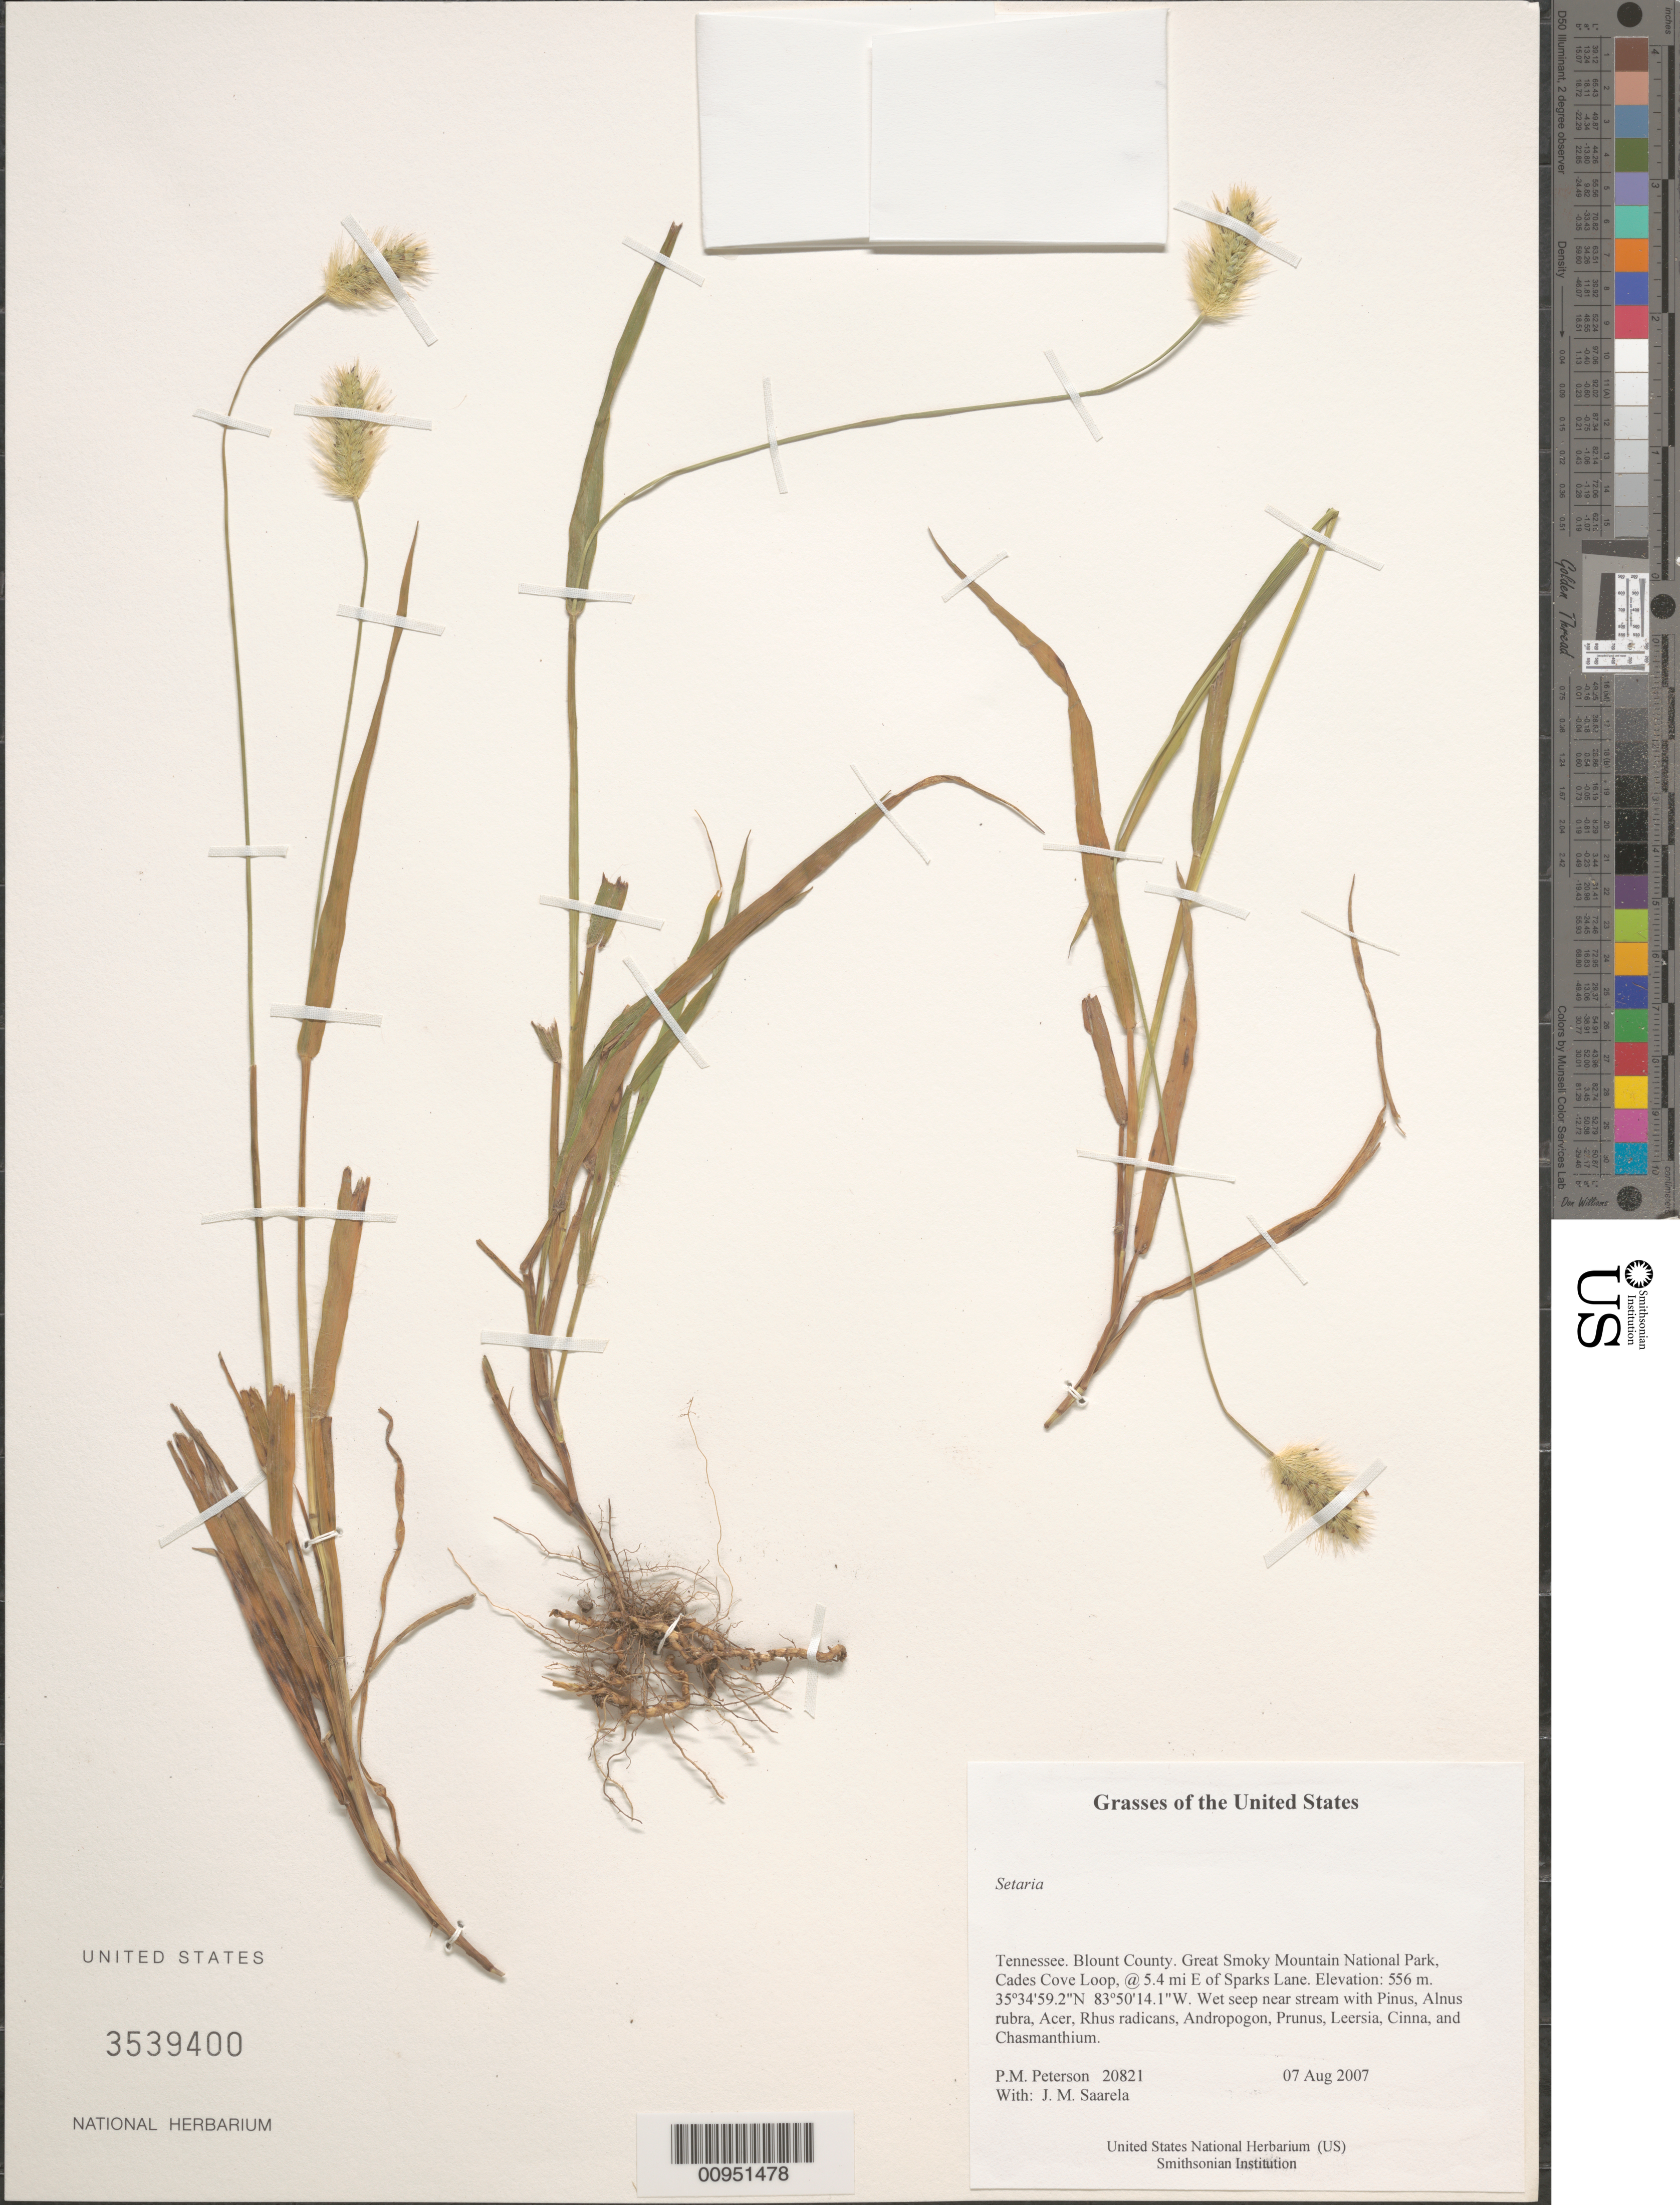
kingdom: Plantae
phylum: Tracheophyta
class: Liliopsida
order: Poales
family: Poaceae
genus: Setaria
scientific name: Setaria sp.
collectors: P. M. Peterson & J. Saarela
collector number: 20821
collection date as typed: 07 Aug 2007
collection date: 2007-08-07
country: United States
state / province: Tennessee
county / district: Blount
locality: Great Smoky Mountain National Park, Cades Cove Loop, @ 5.4 mi E of Sparks Lane.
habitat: Wet seep near stream with Pinus, Alnus rubra, Acer, Rhus radicans, Andropogon, Prunus, Leersia, Cinna, and Chasmanthium.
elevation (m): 556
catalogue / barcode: US 3539400